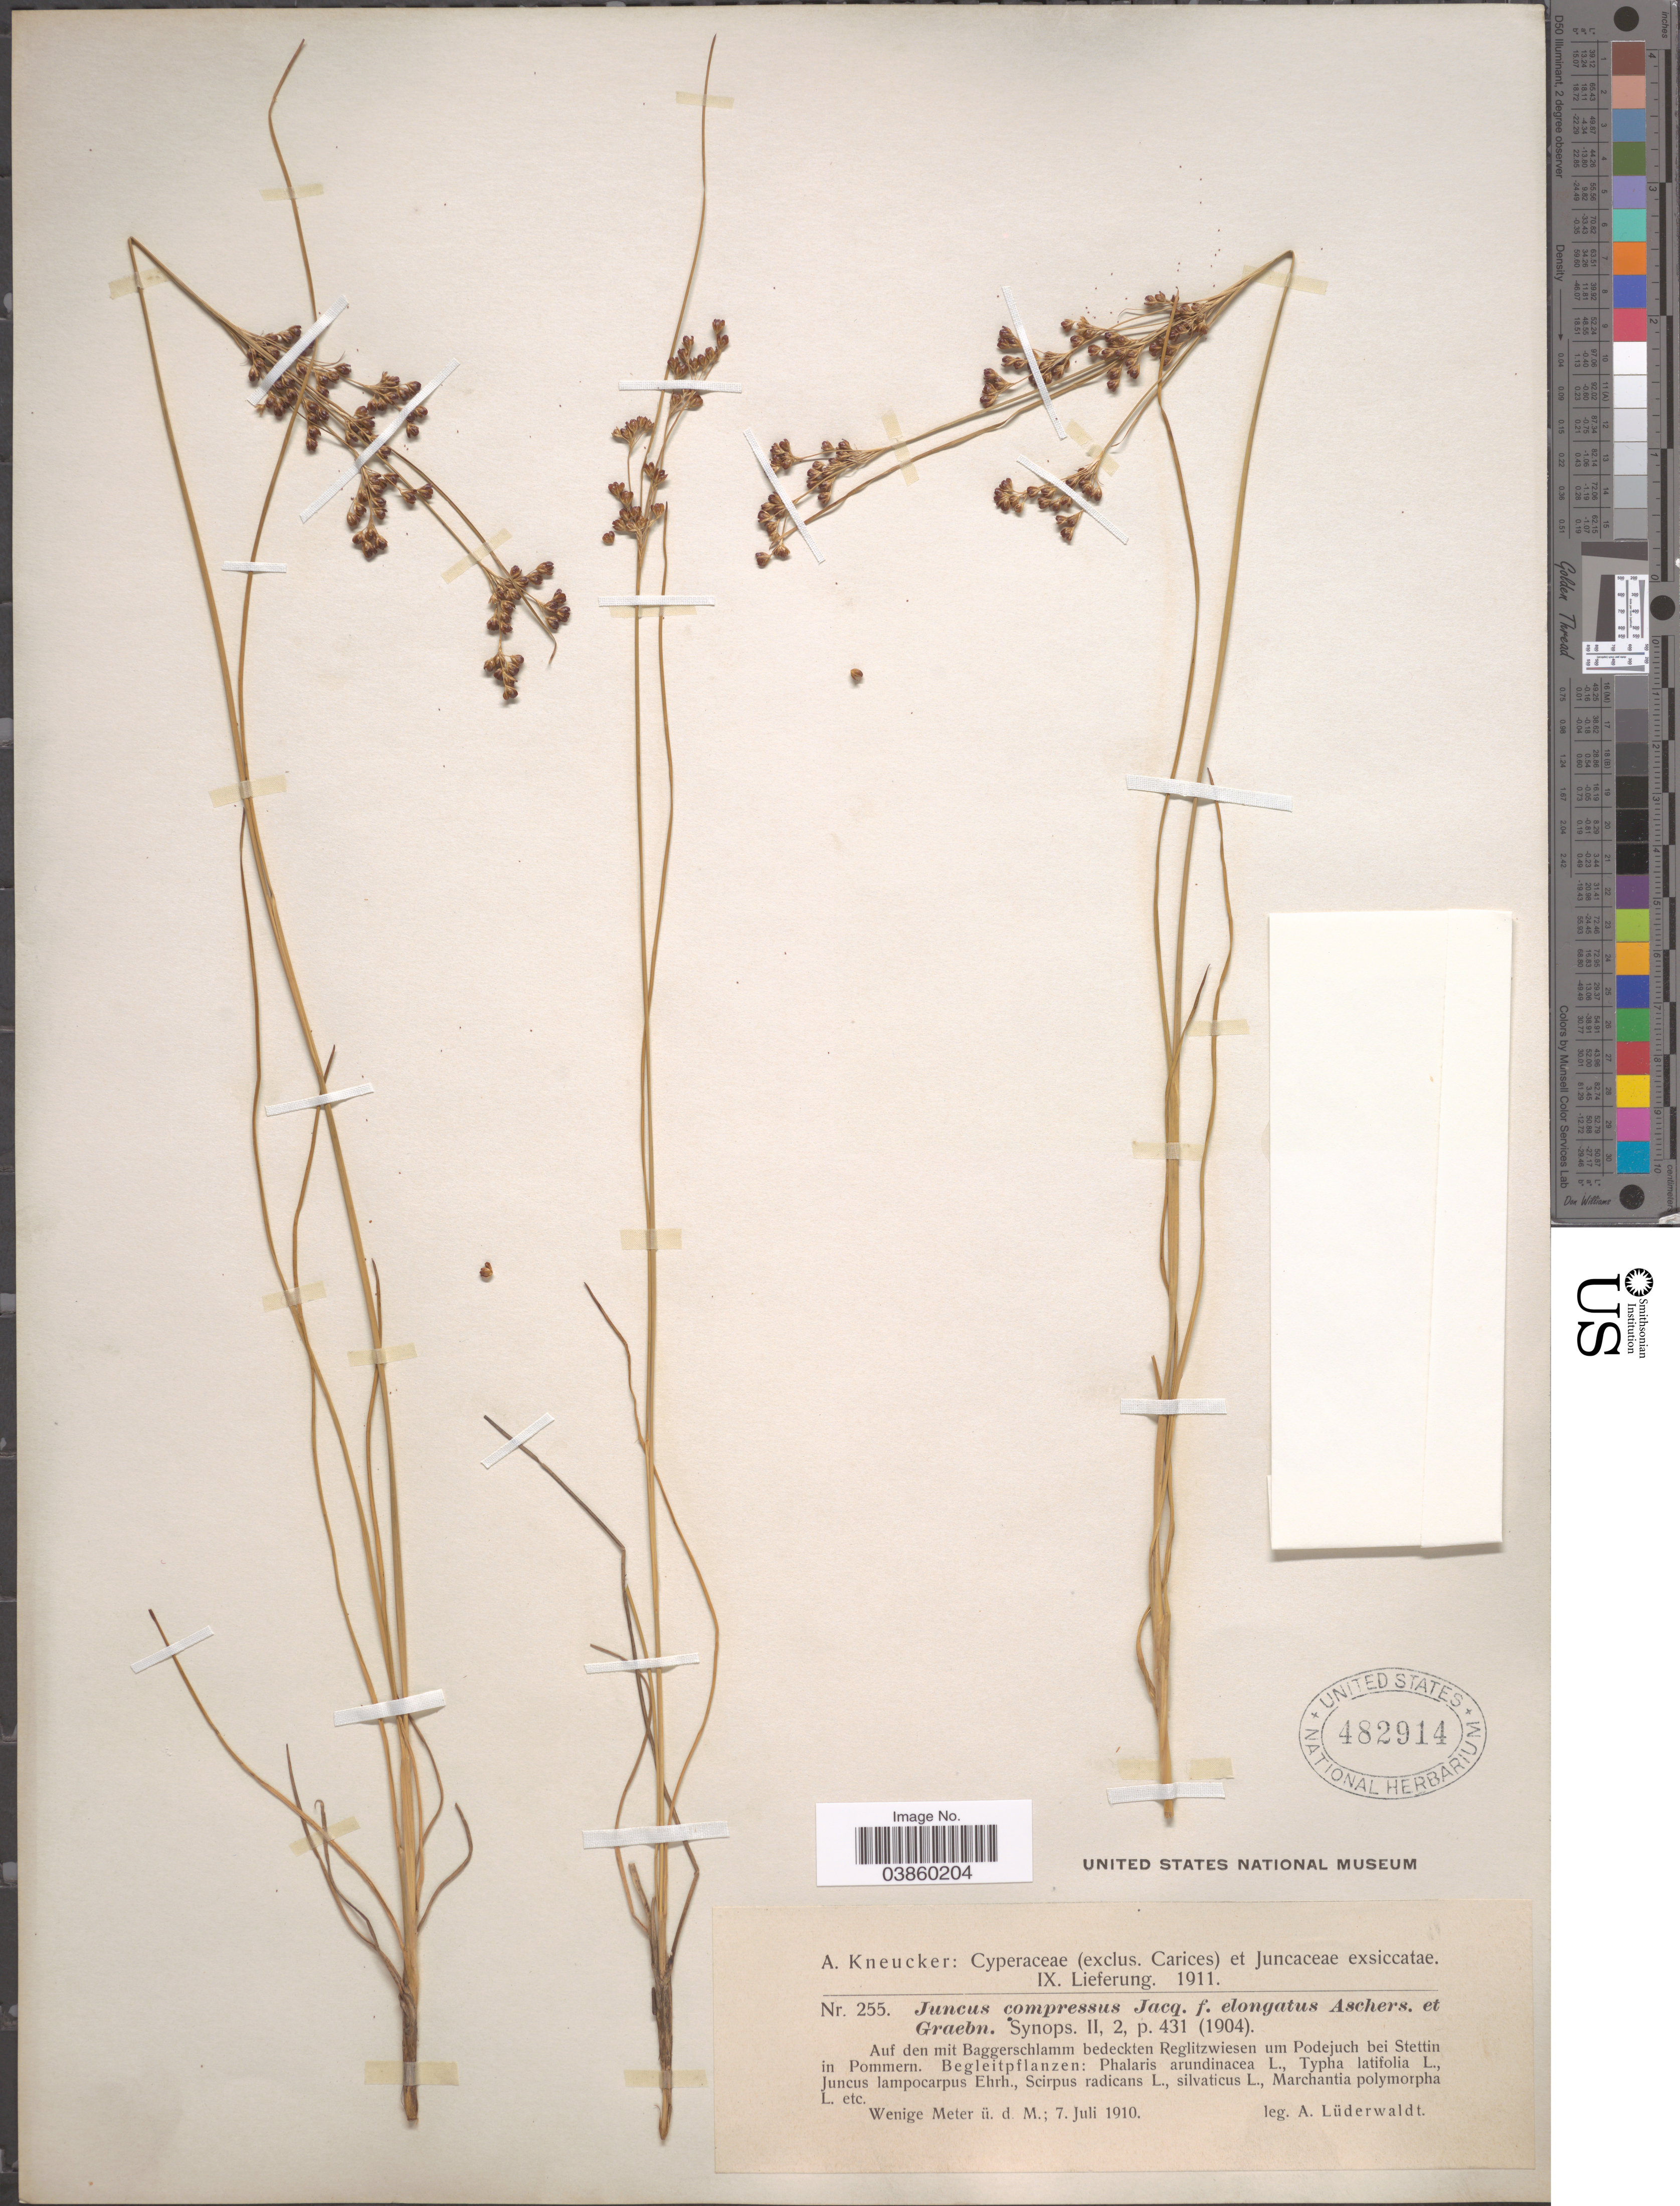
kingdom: Plantae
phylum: Tracheophyta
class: Liliopsida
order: Poales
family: Juncaceae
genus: Juncus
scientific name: Juncus compressus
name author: Jacq.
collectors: A. Lüderwaldt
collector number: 255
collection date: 1910-07-07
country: Poland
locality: Auf den mit Baggerschlamm bedeckten Reglitzwiesen um Podejuch bei Stettin in Pommern.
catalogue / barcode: US 482914